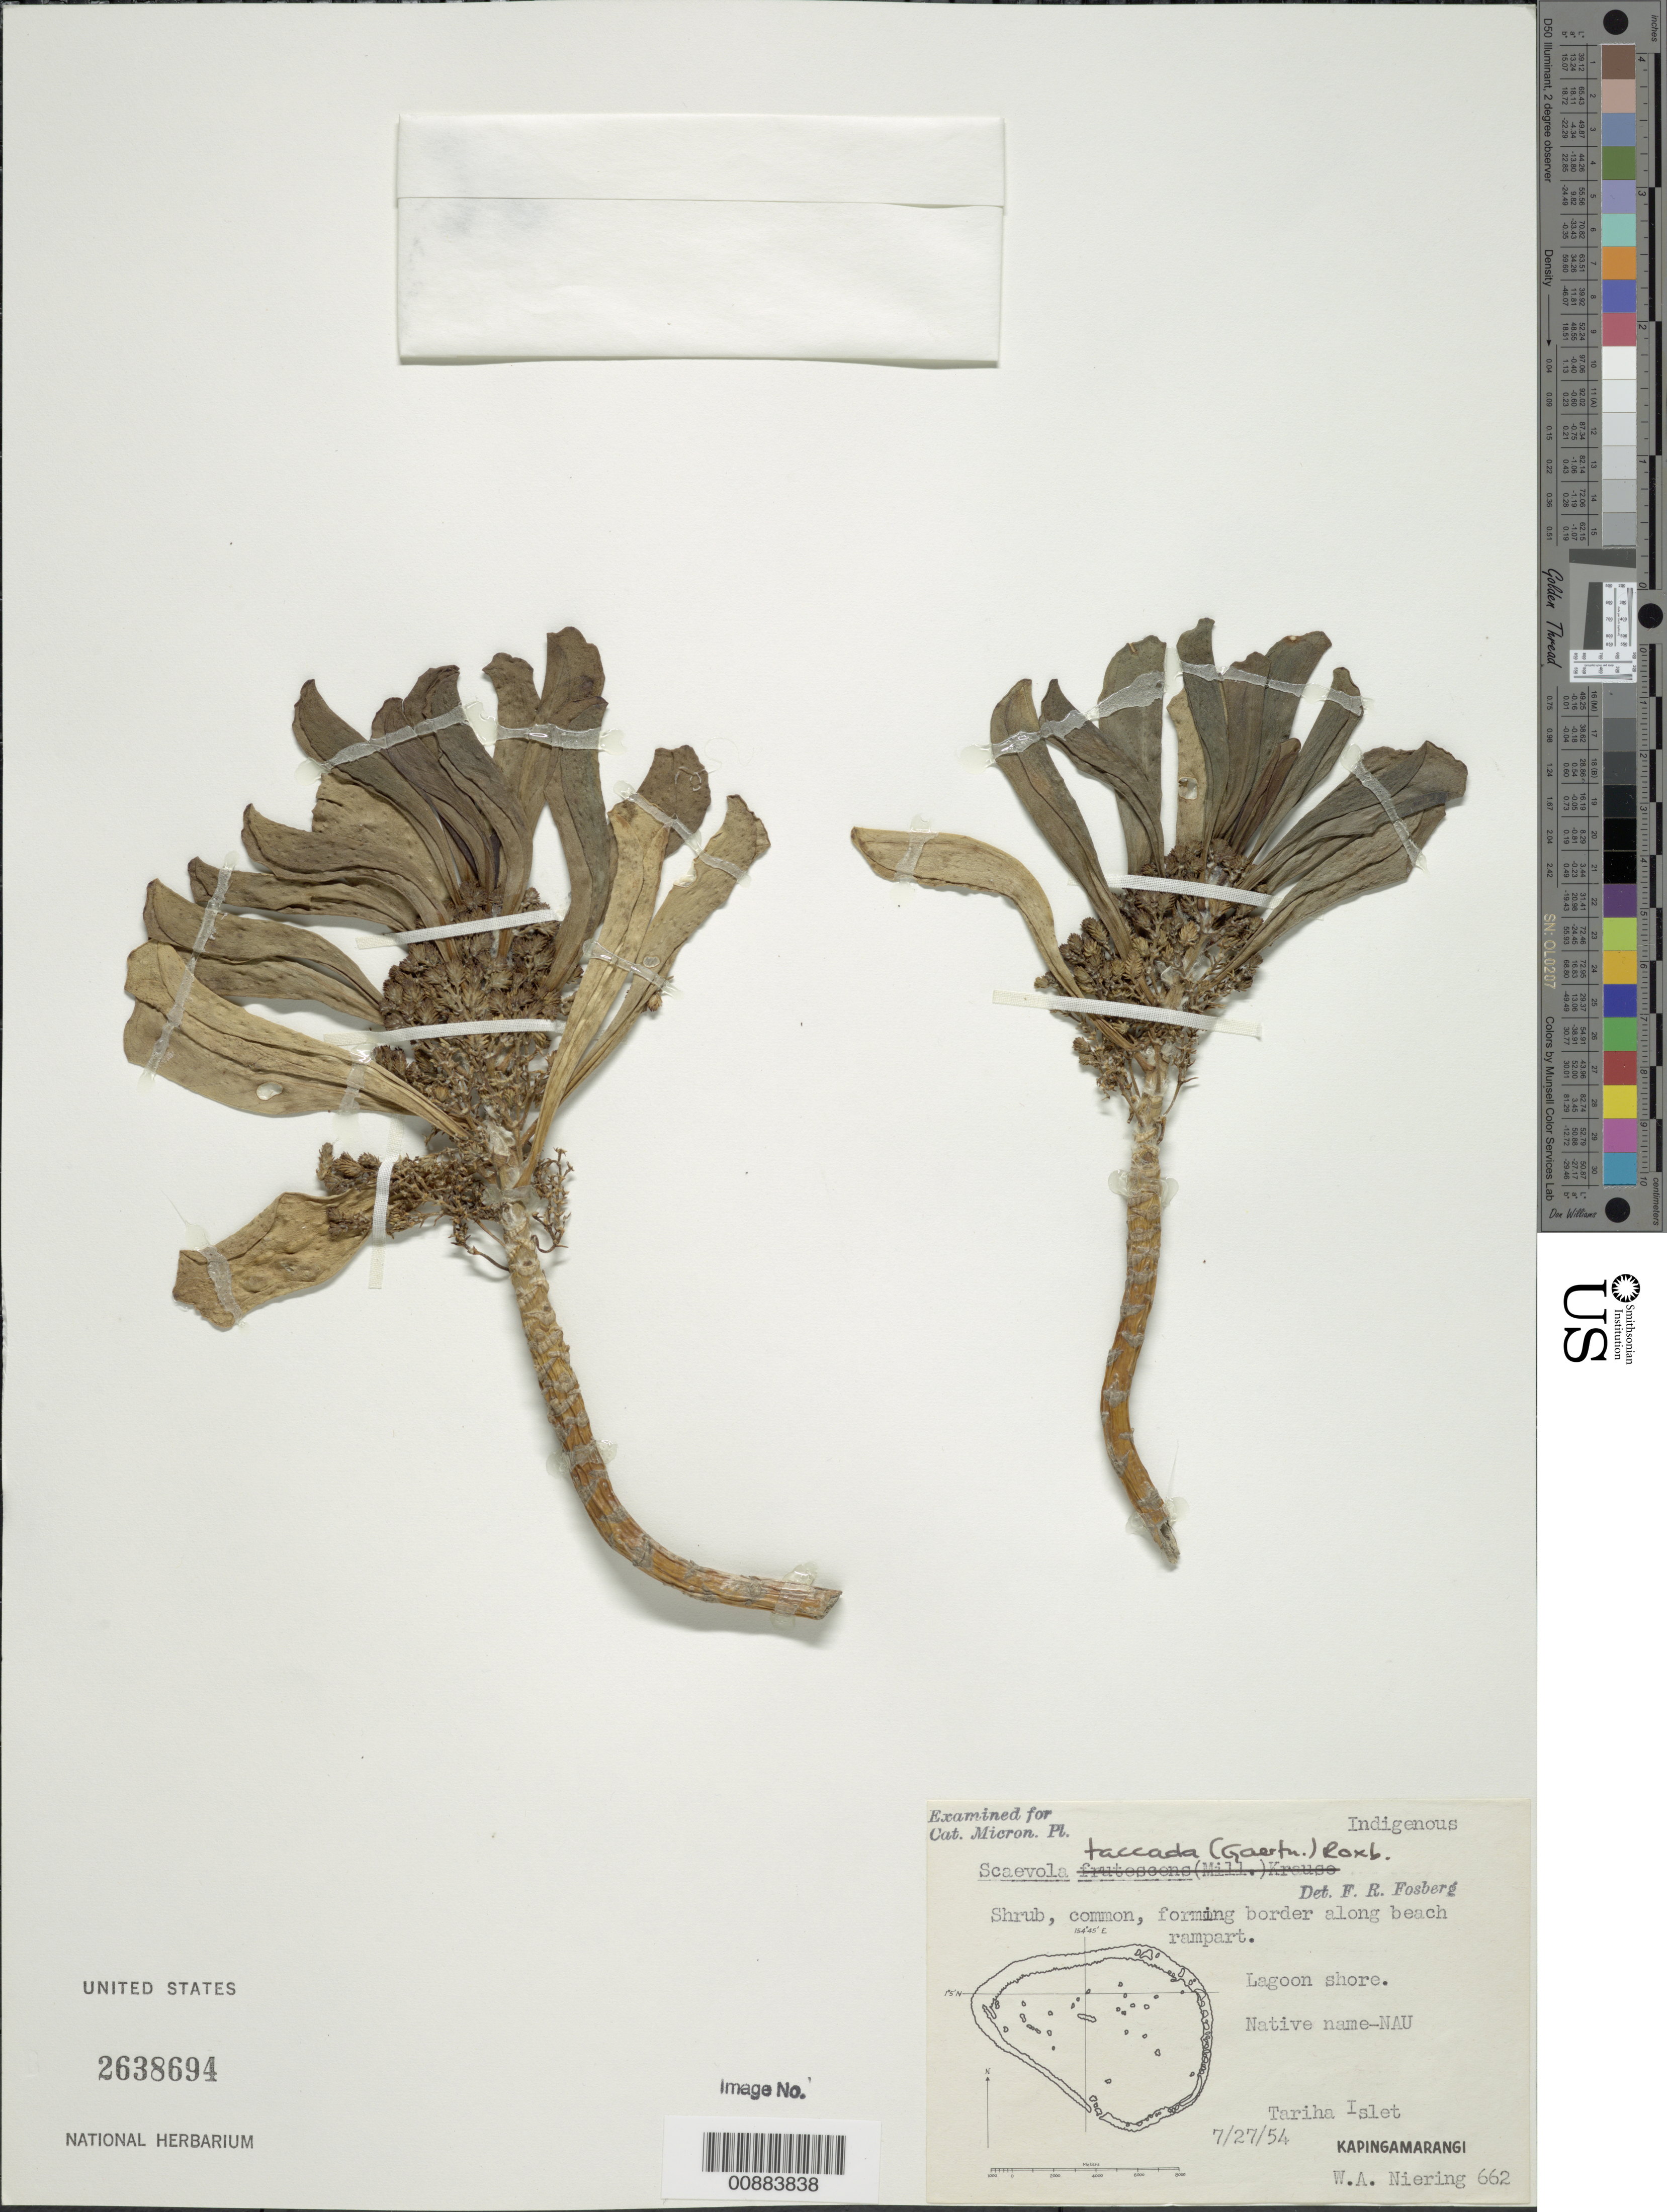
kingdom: Plantae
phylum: Tracheophyta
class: Magnoliopsida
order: Asterales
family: Goodeniaceae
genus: Scaevola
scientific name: Scaevola taccada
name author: (Gaertn.) Roxb.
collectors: W. Niering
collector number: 662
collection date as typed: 27 Jul 1954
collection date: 1954-07-27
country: Micronesia, Federated States of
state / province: Pohnpei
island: Kapingamarangi Atoll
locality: Tariha Islet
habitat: Lagoon shore. Forming border along beach rampart.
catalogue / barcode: US 2638694